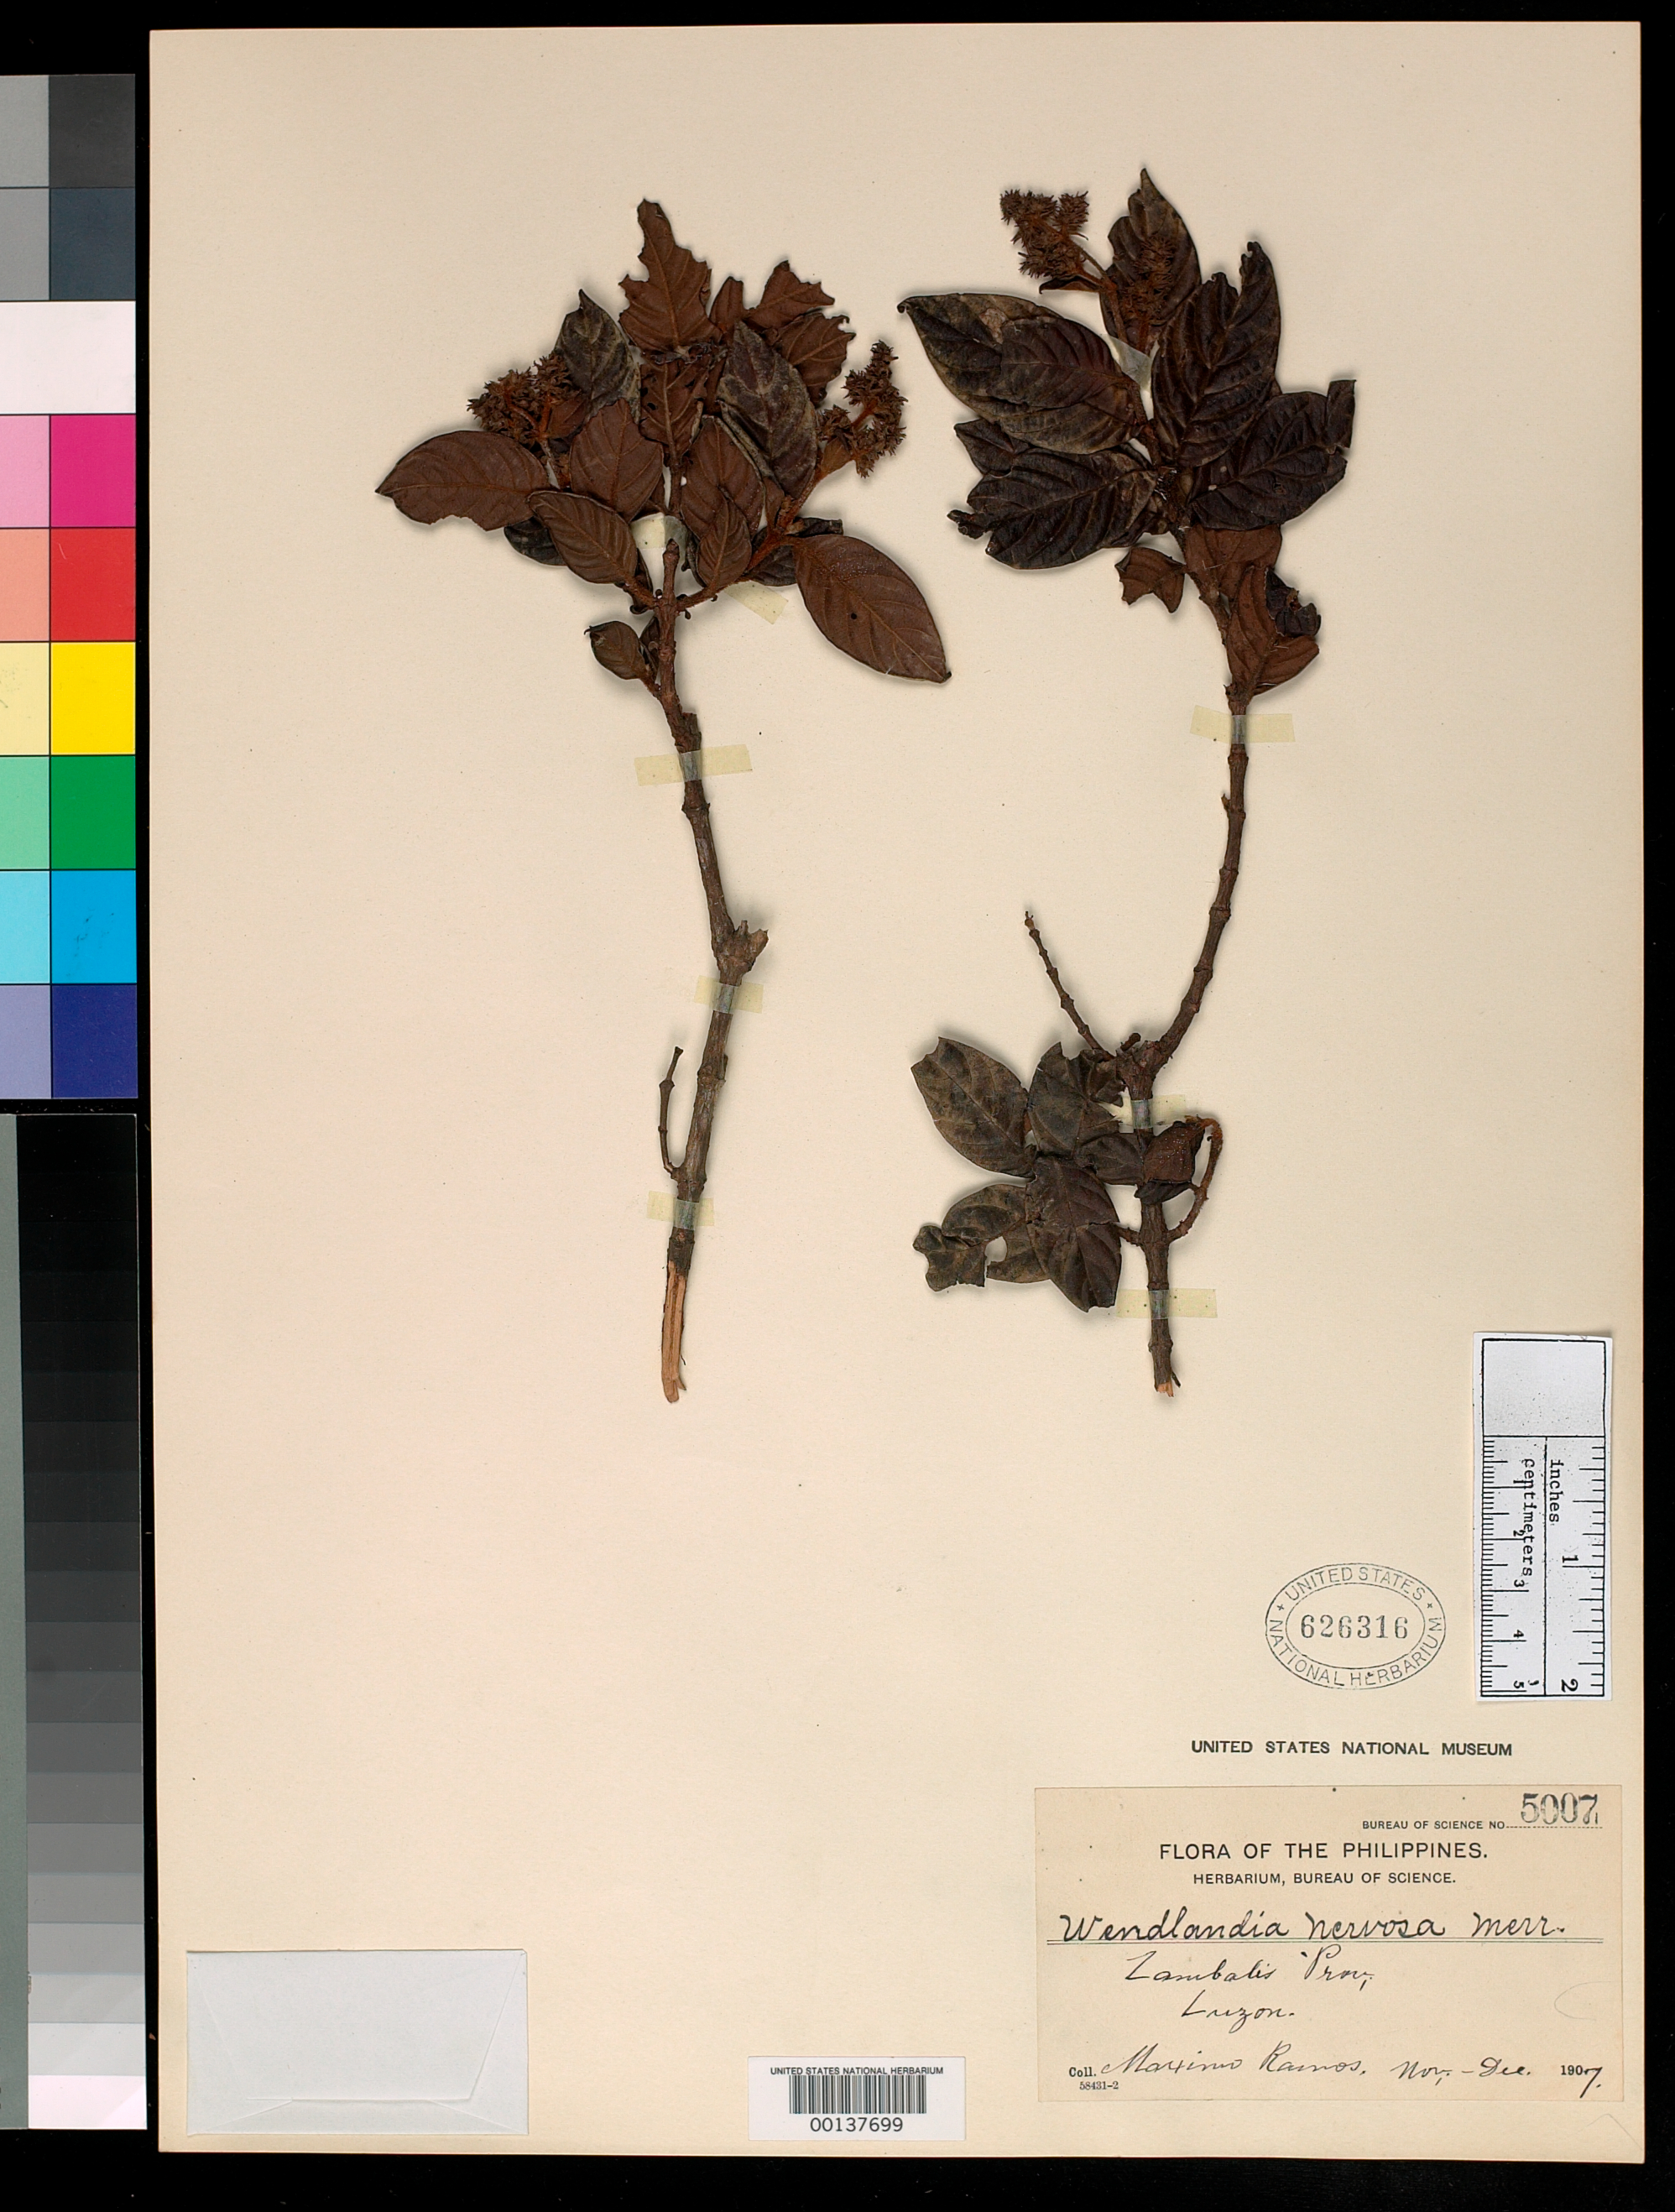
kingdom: Plantae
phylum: Tracheophyta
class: Magnoliopsida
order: Gentianales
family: Rubiaceae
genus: Wendlandia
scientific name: Wendlandia nervosa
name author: Merr.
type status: Isotype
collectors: M. Ramos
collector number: Bur. Sci. 5007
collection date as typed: Dec 1907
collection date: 1907-12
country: Philippines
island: Luzon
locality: Lake Lanao, Camp Keithley.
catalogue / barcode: US 626316